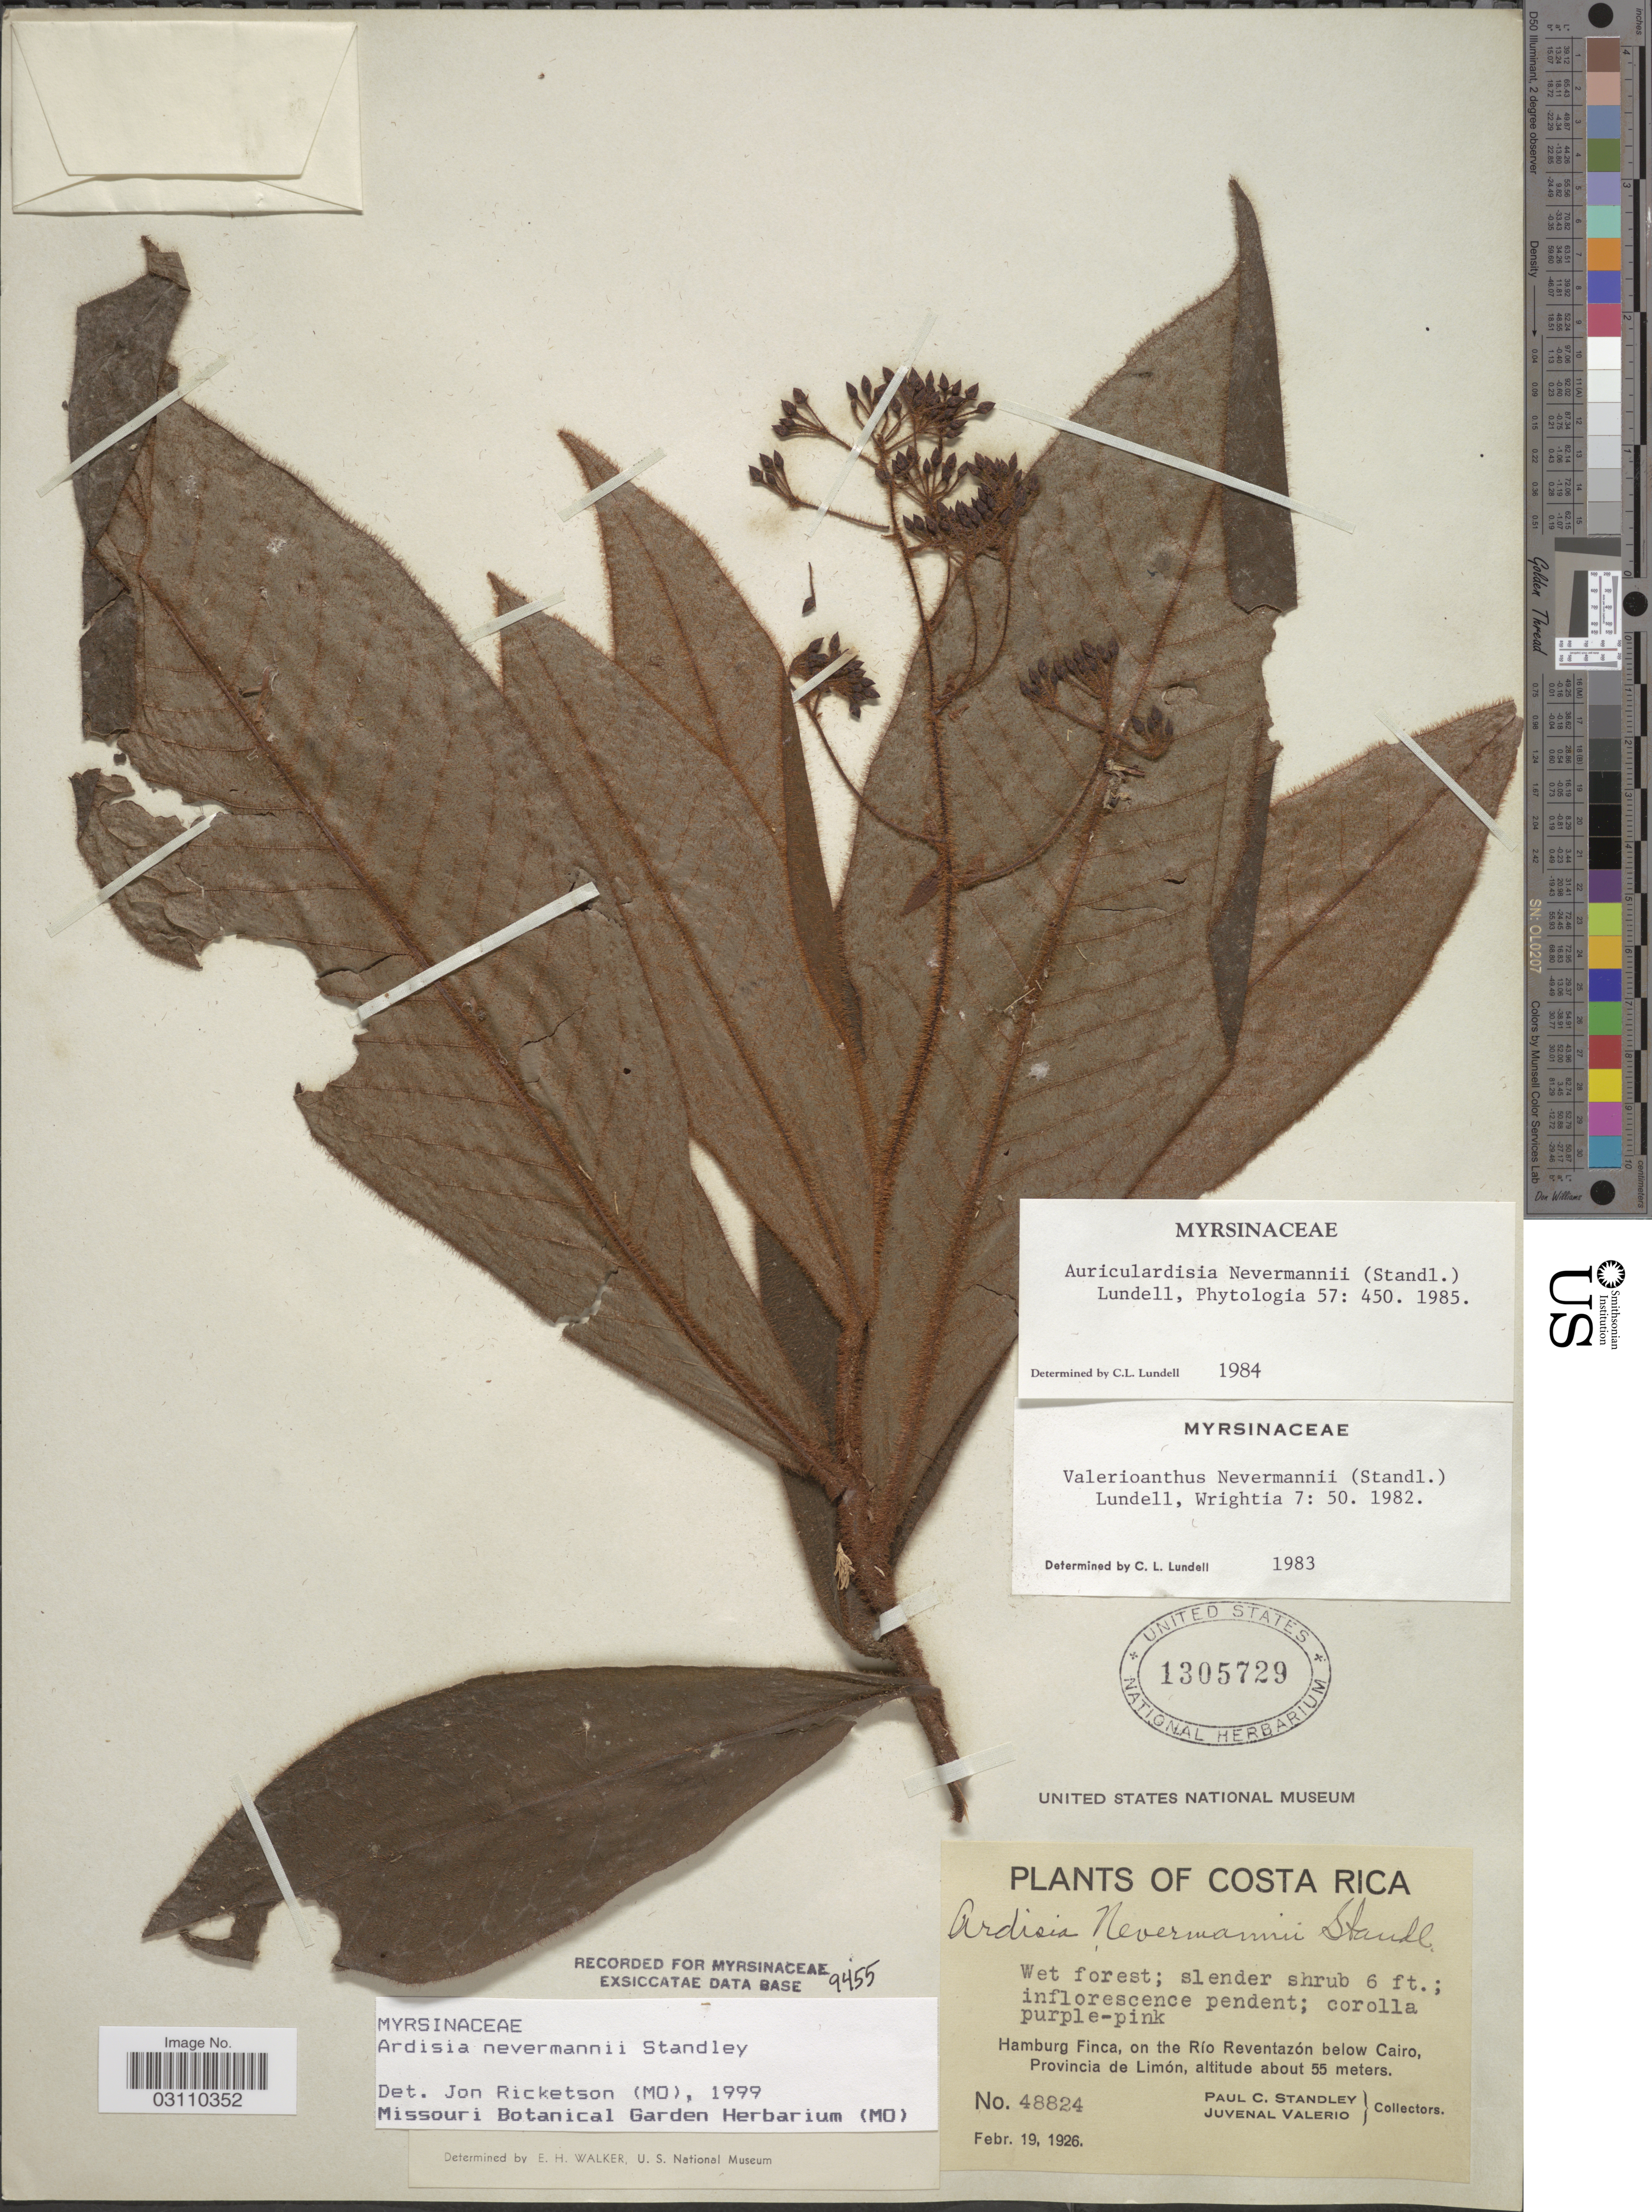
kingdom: Plantae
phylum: Tracheophyta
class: Magnoliopsida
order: Ericales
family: Primulaceae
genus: Ardisia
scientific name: Ardisia nevermannii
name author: Standl.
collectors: P. C. Standley & J. Valerio R.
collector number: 48824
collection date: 1926-02-19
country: Costa Rica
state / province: Limón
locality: Hamburg Finca, on the Río Reventazón below Cairo.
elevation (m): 55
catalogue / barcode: US 1305729